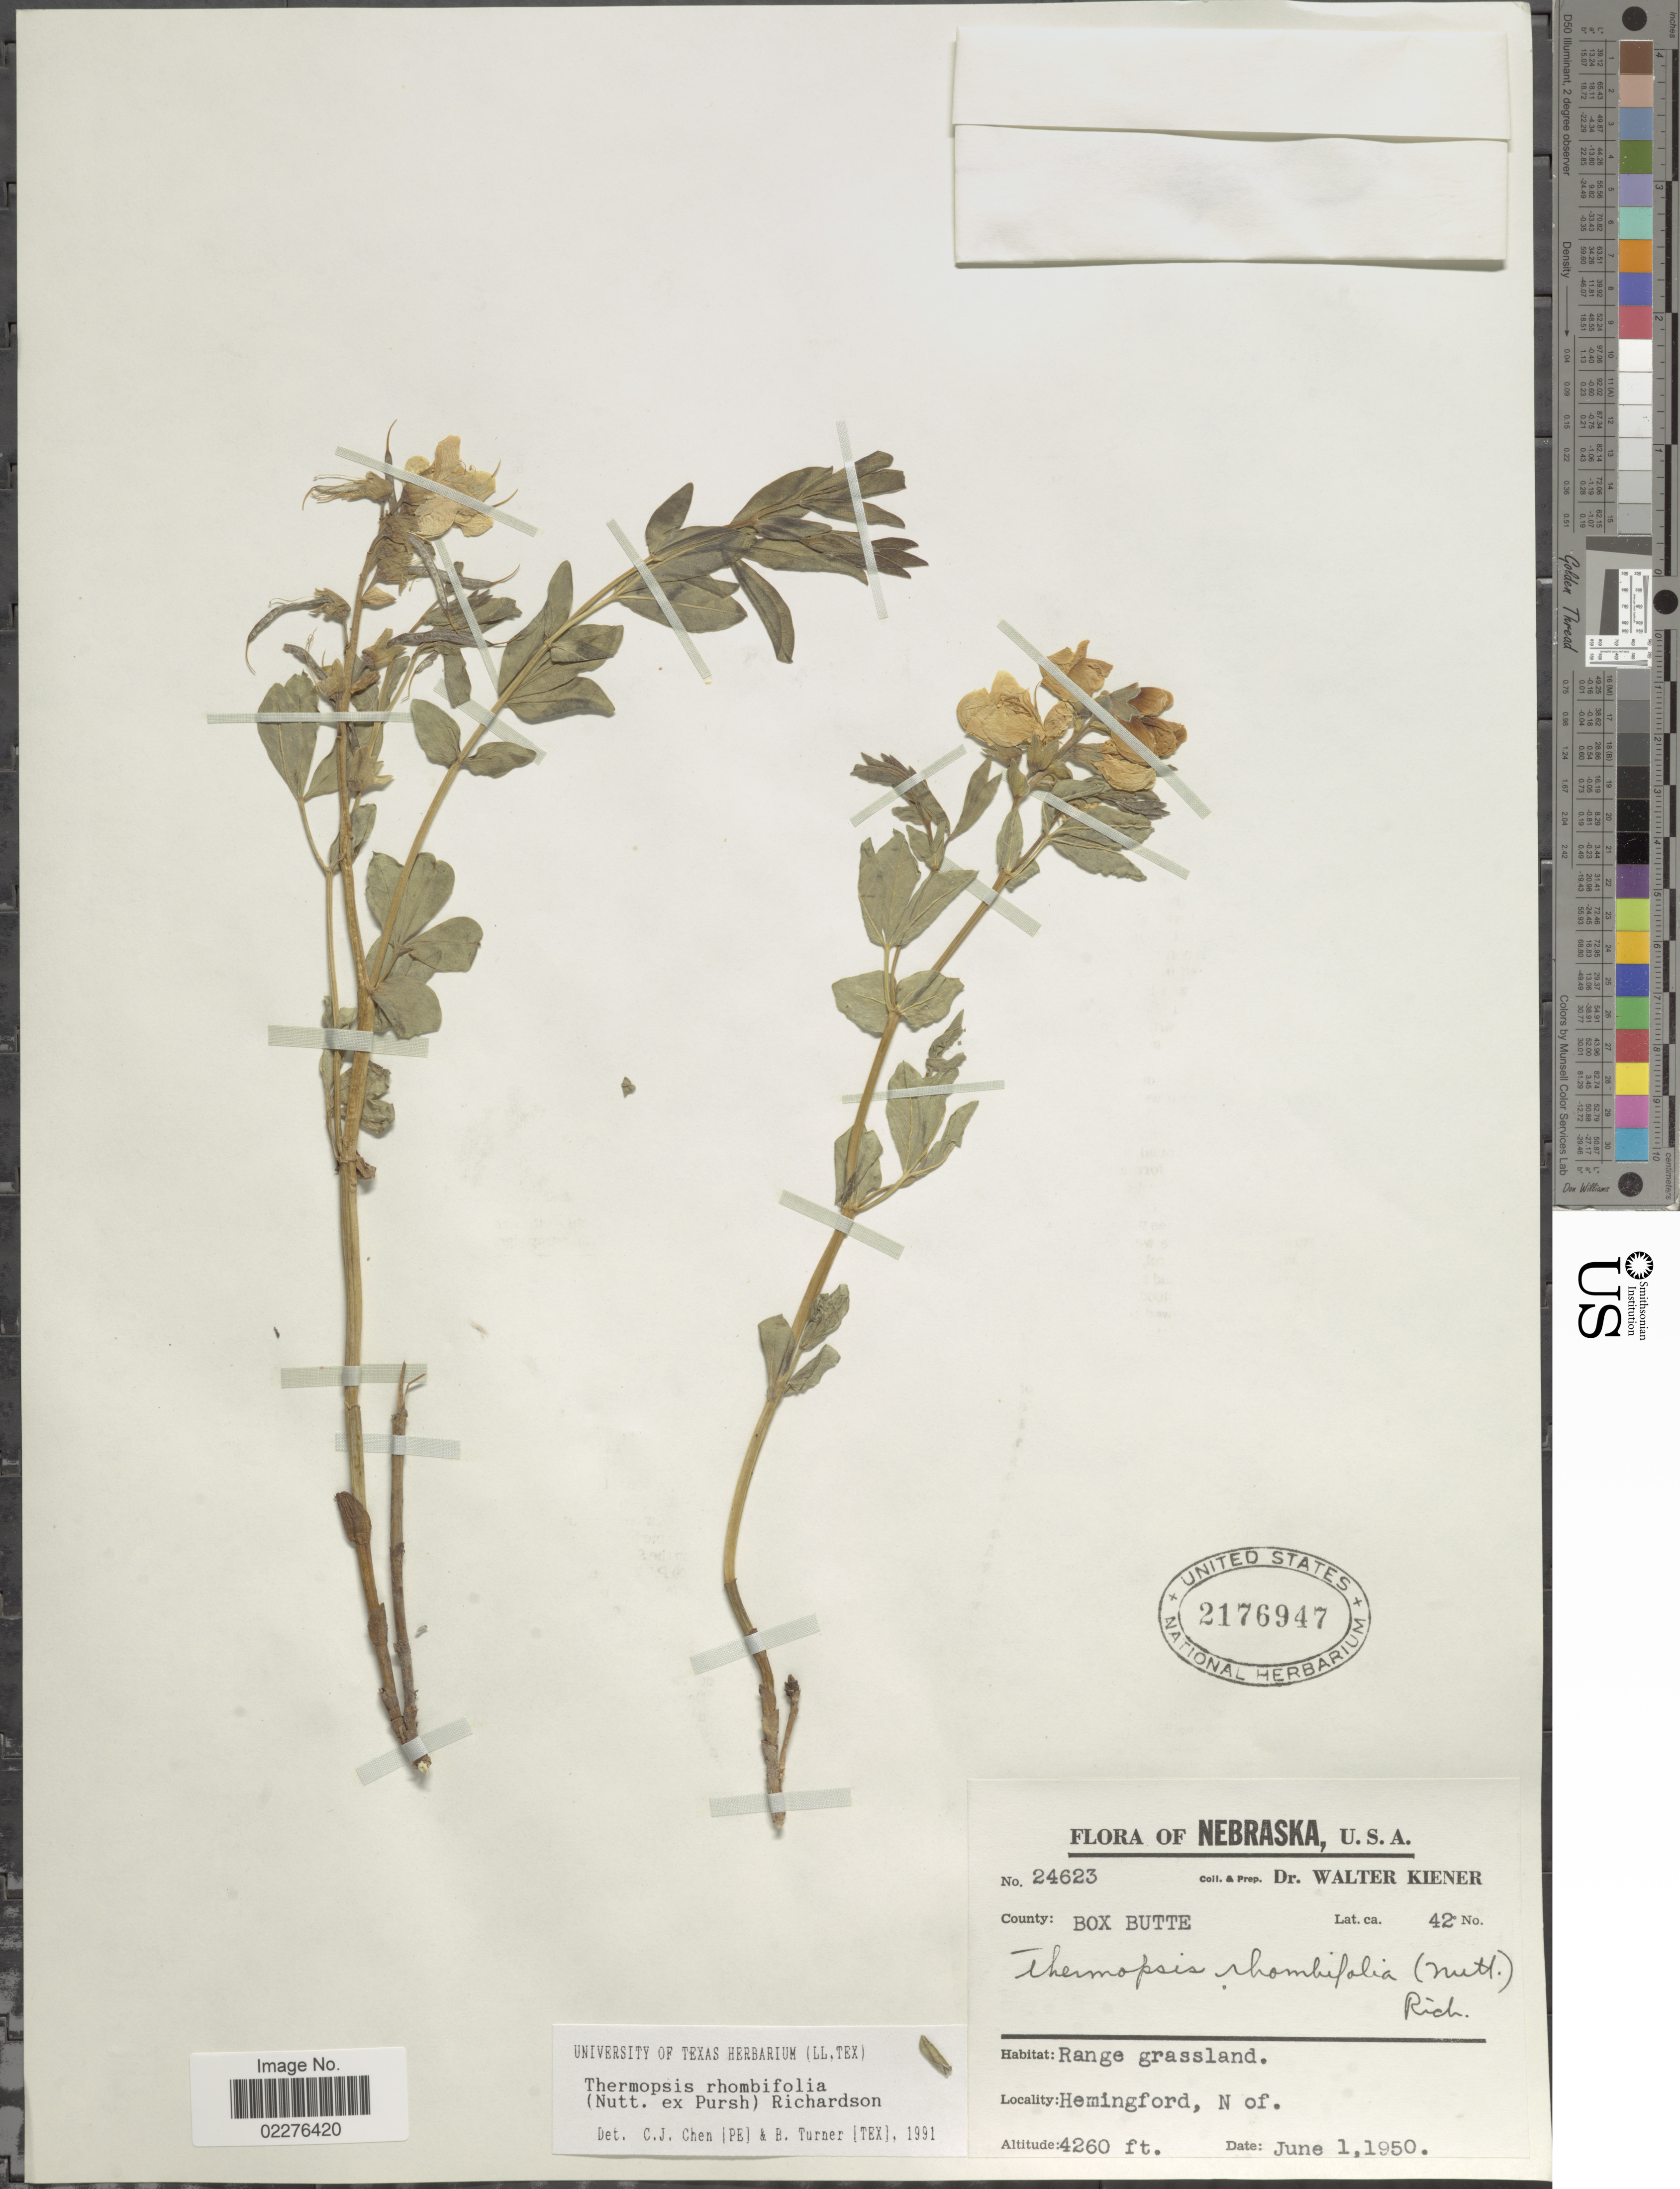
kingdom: Plantae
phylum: Tracheophyta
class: Magnoliopsida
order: Fabales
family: Fabaceae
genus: Thermopsis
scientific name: Thermopsis rhombifolia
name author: Richardson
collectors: W. Kiener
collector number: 24623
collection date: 1950-06-01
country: United States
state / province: Nebraska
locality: County Box Butte, Range grassland, Hemingford, N of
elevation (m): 1298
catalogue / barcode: US 2176947